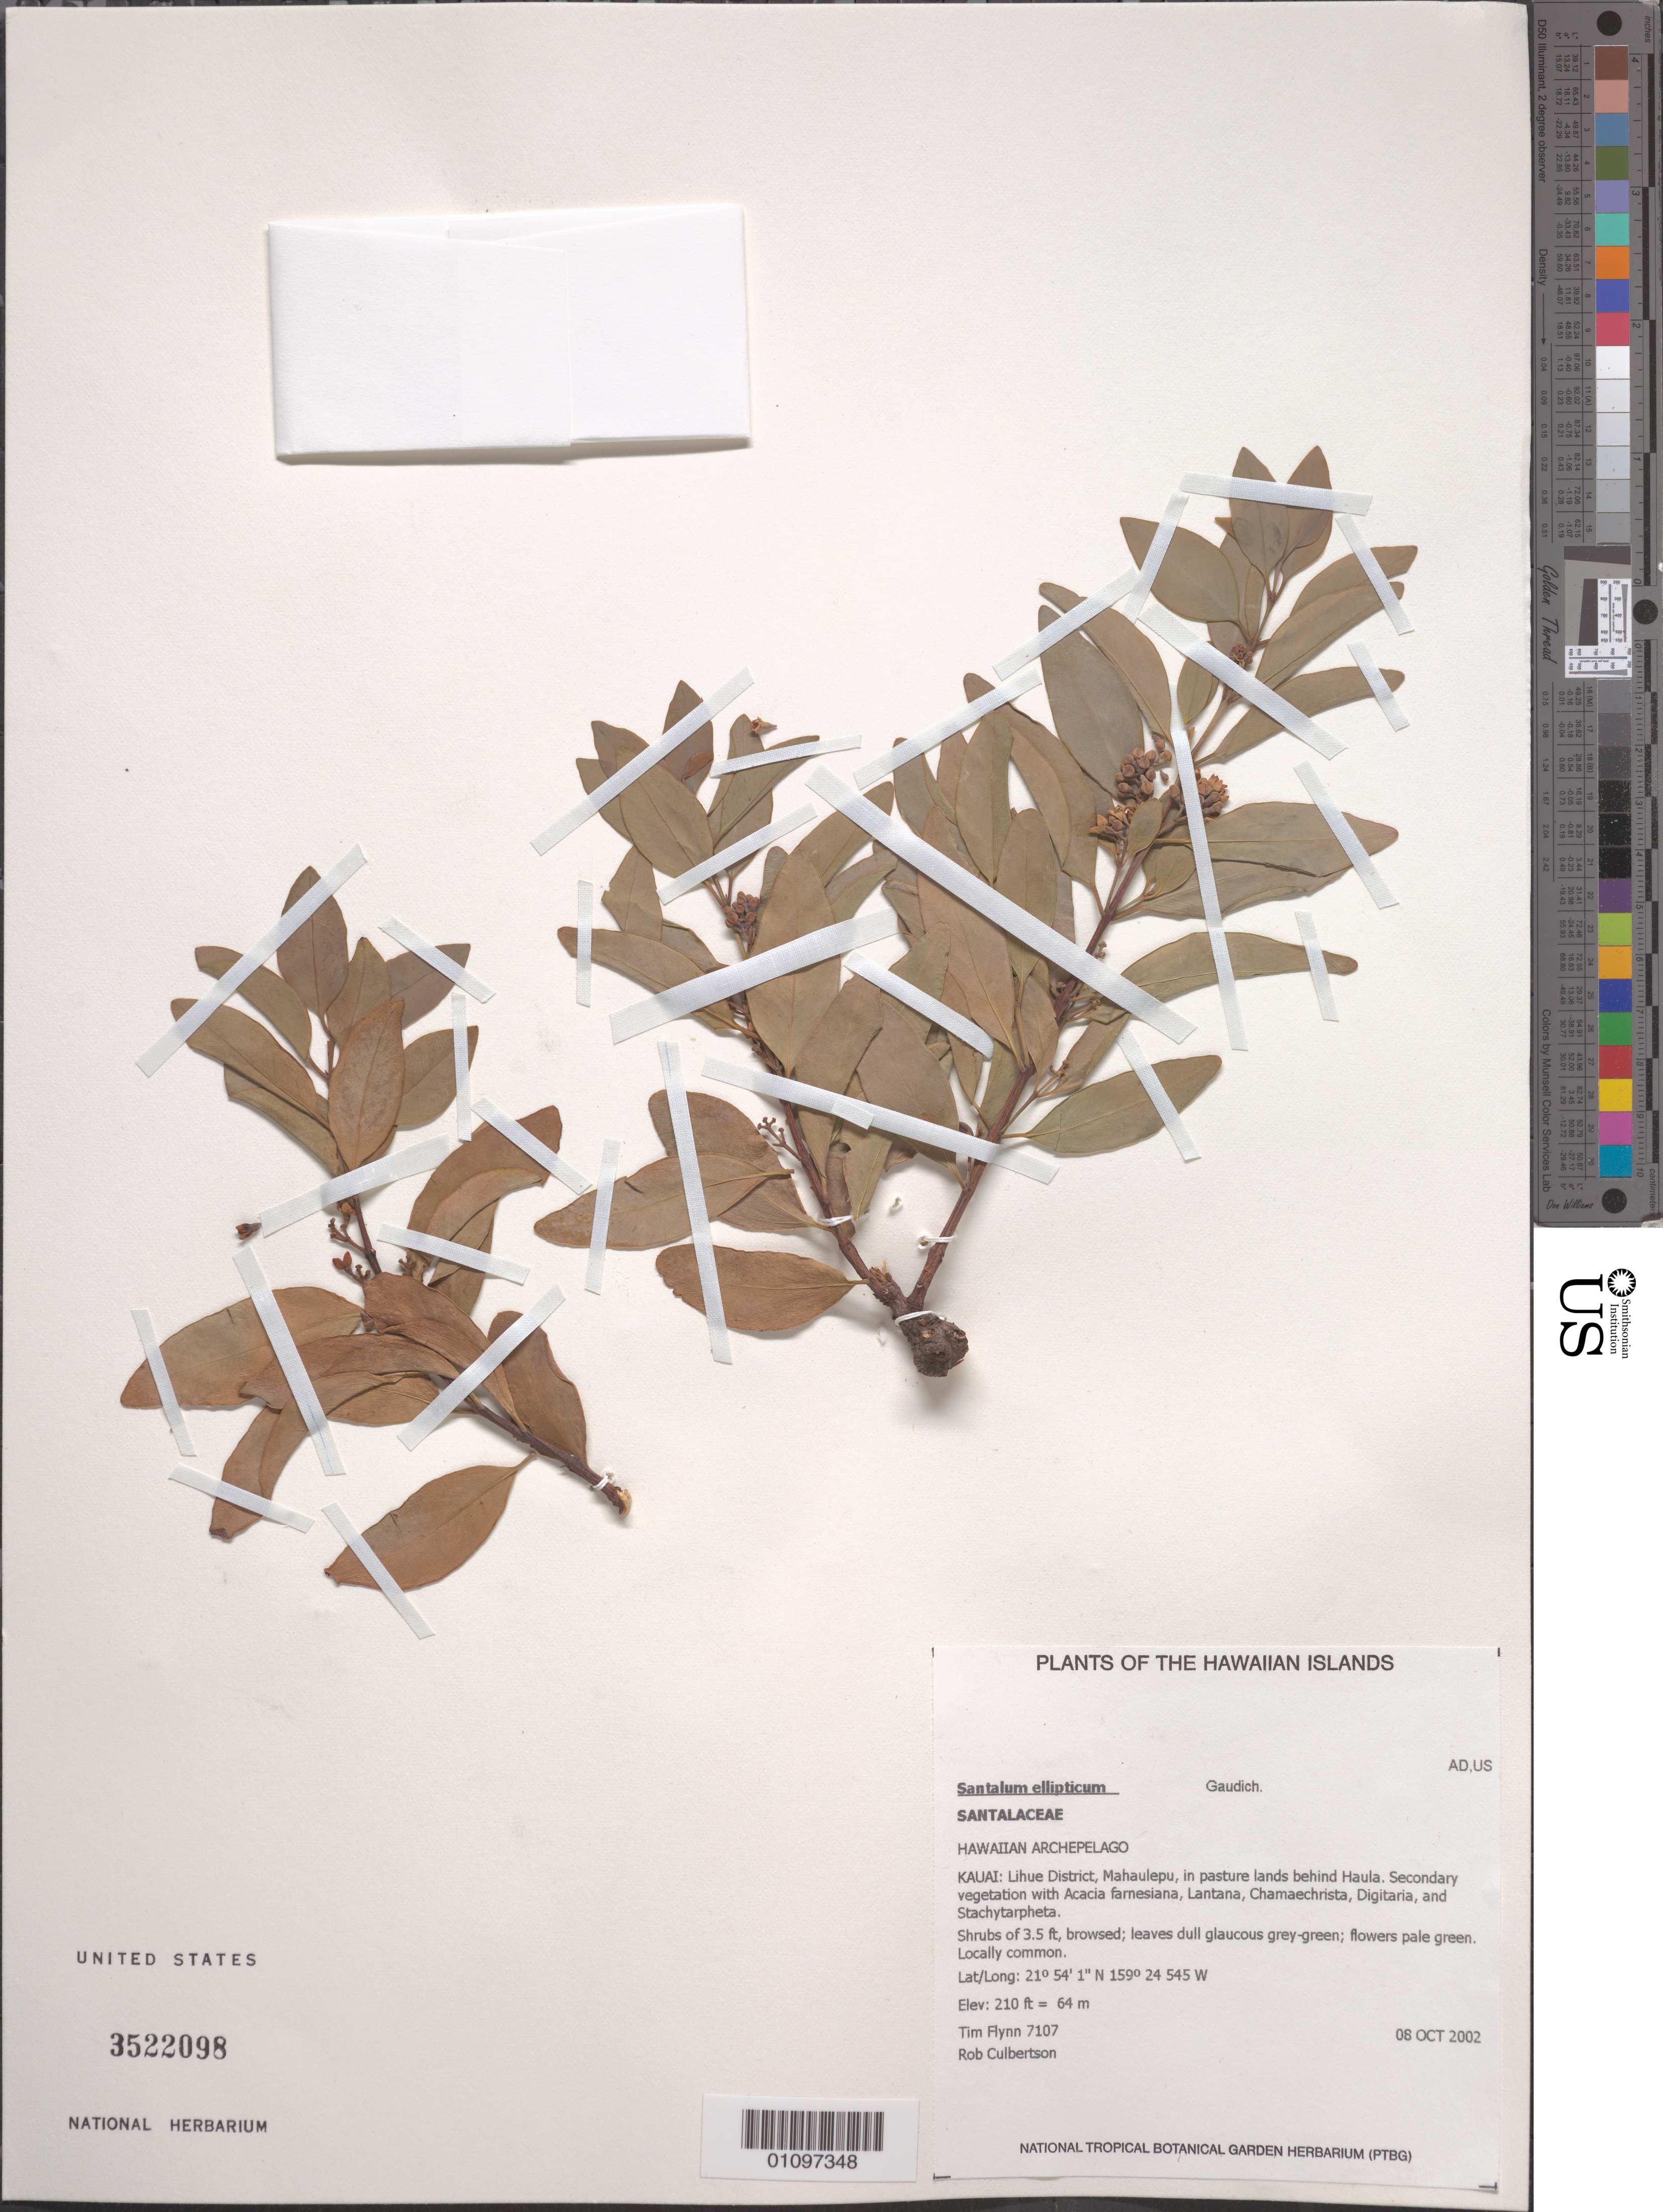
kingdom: Plantae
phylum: Tracheophyta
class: Magnoliopsida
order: Santalales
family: Santalaceae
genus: Santalum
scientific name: Santalum ellipticum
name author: Gaudich.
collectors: T. W. Flynn & R. Culbertson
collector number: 7107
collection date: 2002-10-08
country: United States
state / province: Hawaii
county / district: Kaui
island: Kaua'i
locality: Lihue District, Mahaulepu, in pasture lands behind Haula.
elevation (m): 64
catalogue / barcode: US 3522098